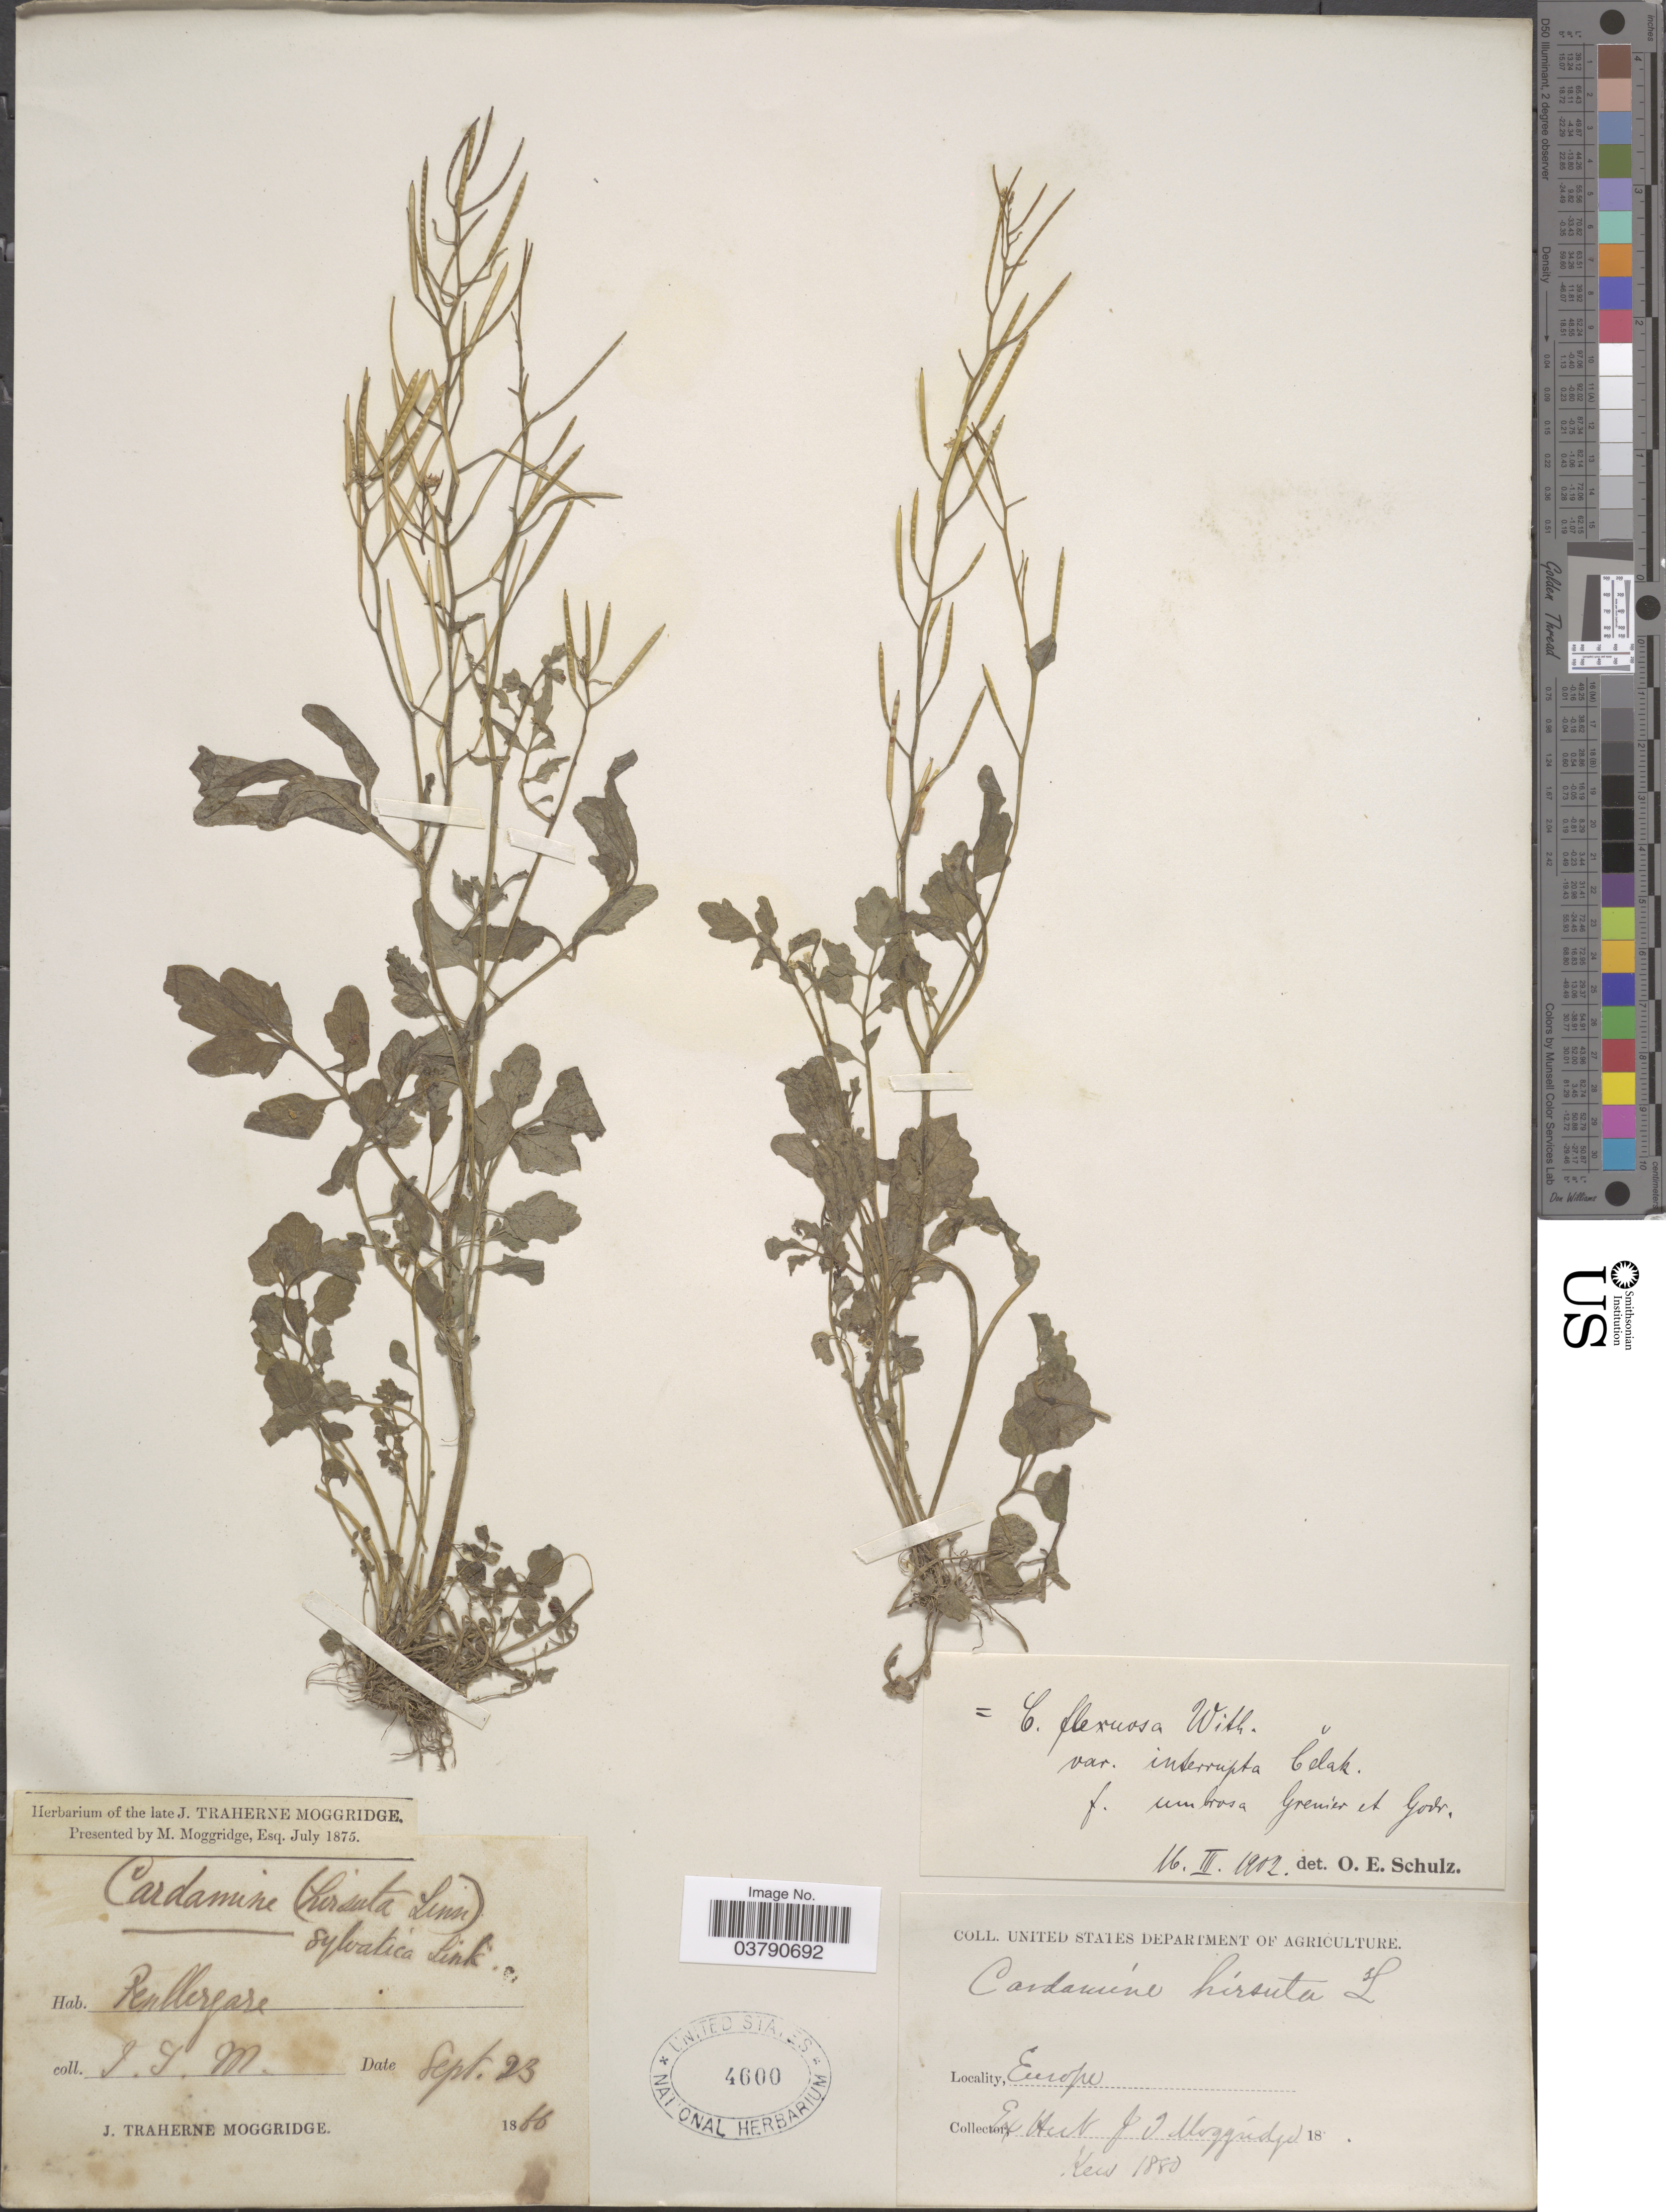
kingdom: Plantae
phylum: Tracheophyta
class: Magnoliopsida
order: Brassicales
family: Brassicaceae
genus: Cardamine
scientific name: Cardamine flexuosa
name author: With.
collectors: J. T. Moggridge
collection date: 1866-09-23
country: United Kingdom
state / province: Wales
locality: Europe. Penllergare.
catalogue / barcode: US 4600